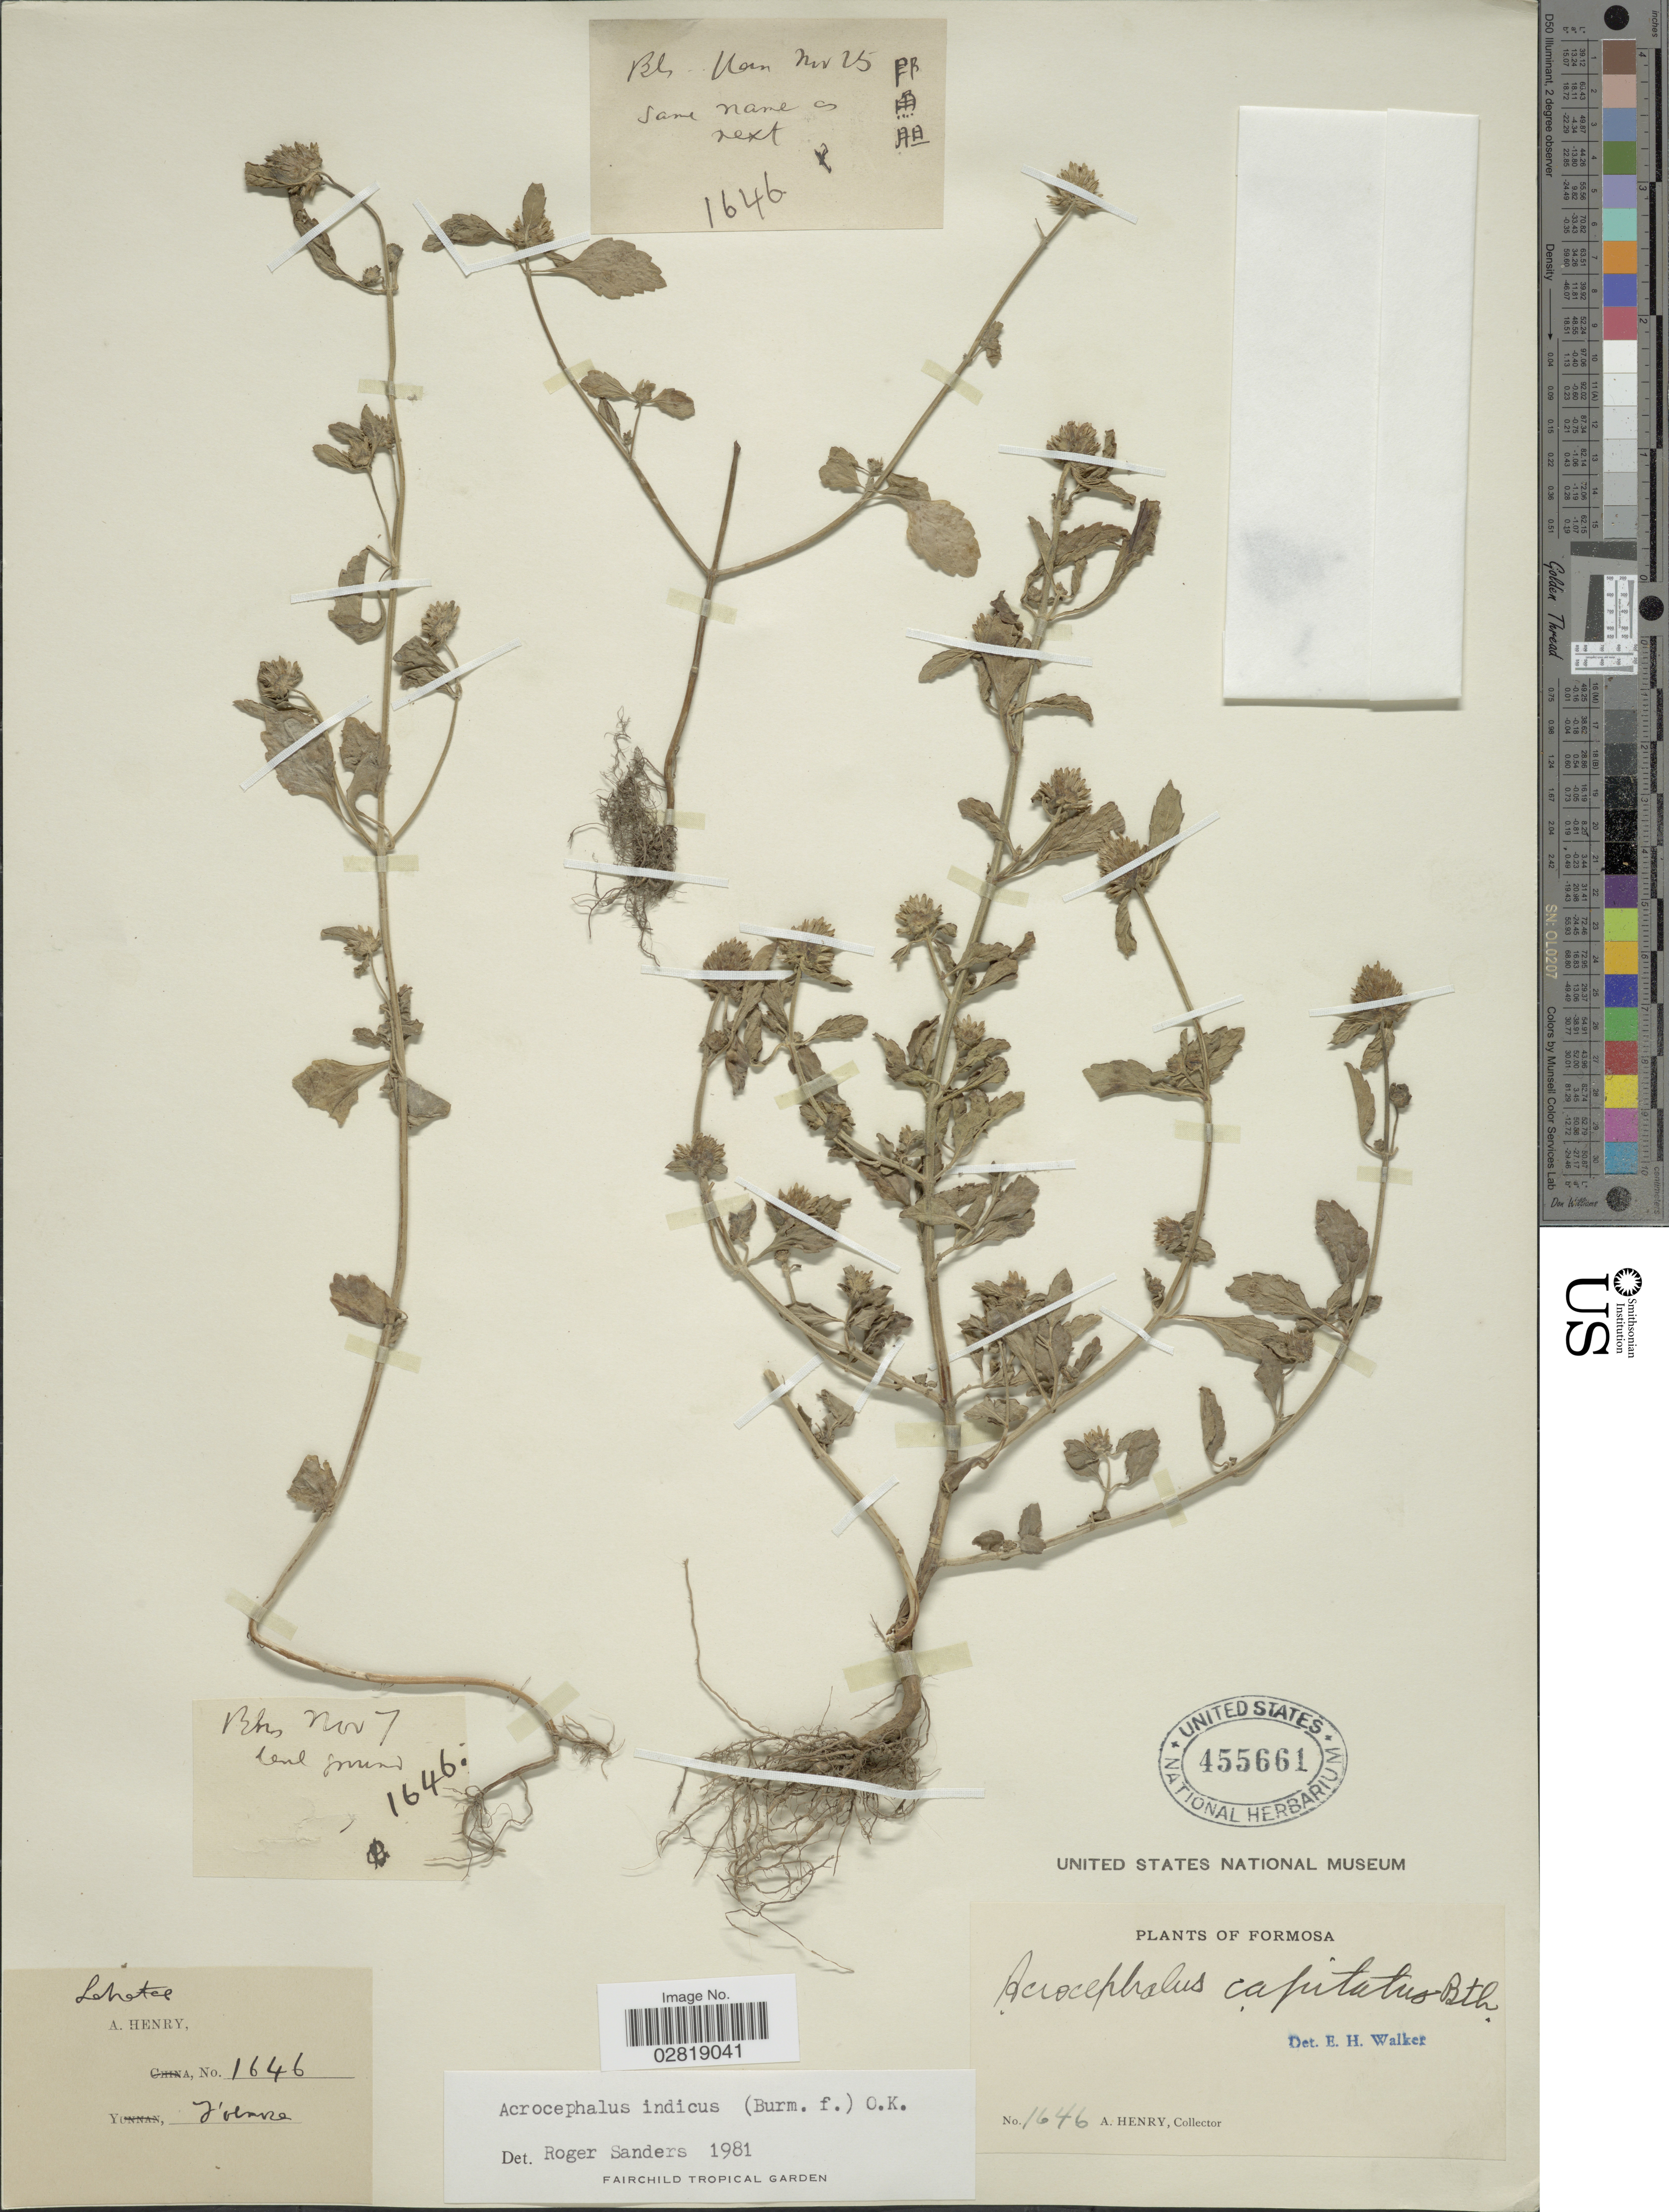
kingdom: Plantae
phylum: Tracheophyta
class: Magnoliopsida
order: Lamiales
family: Lamiaceae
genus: Platostoma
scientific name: Platostoma hispidum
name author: (L.) A.J. Paton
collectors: A. Henry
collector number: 1646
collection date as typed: Transcribed d/m/y: /11/7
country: Taiwan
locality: Formosa. Bks [Bankenseng]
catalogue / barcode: US 455661